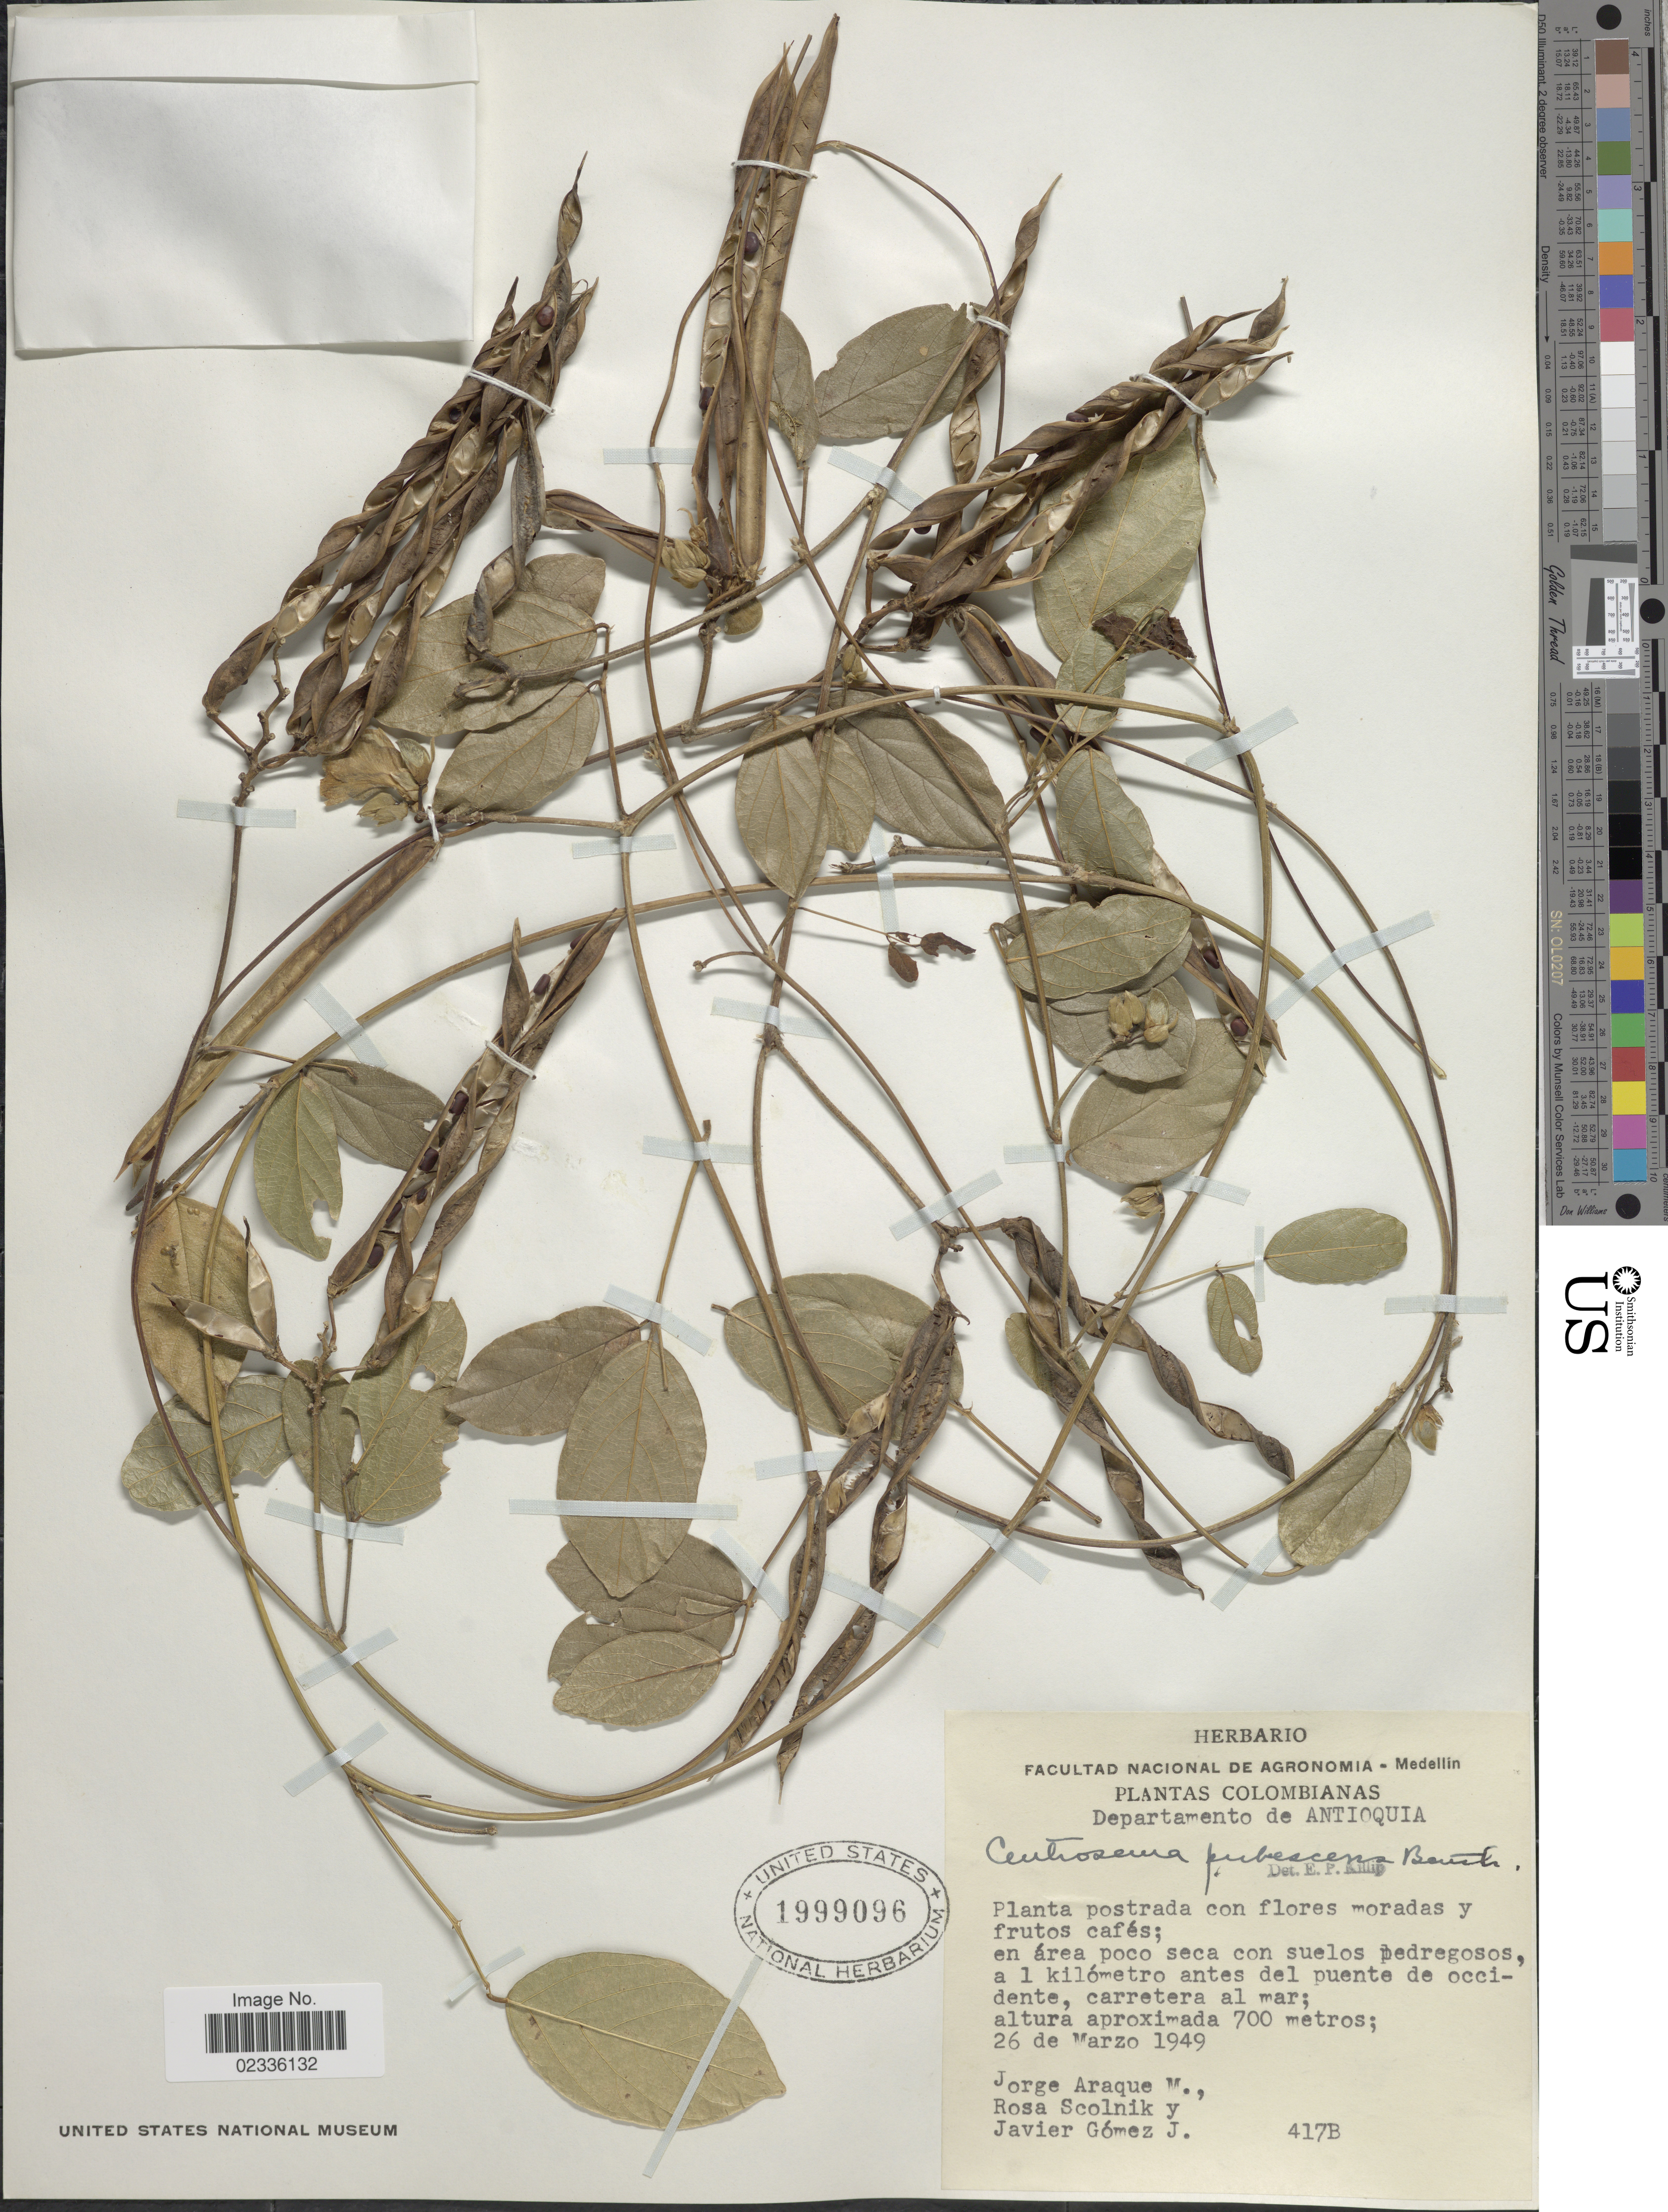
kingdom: Plantae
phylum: Tracheophyta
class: Magnoliopsida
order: Fabales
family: Fabaceae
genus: Centrosema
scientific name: Centrosema pubescens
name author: Benth.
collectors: J. Araque Molina, R. Scolnik & G. Javier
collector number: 417B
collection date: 1949-03-26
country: Colombia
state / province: Antioquia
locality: Colombianas, Departamento de Antioquia. en area poco seca con suelos pedregosos a 1 kilometero antes del puente de occidente, carretera al Mar.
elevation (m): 700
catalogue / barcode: US 1999096